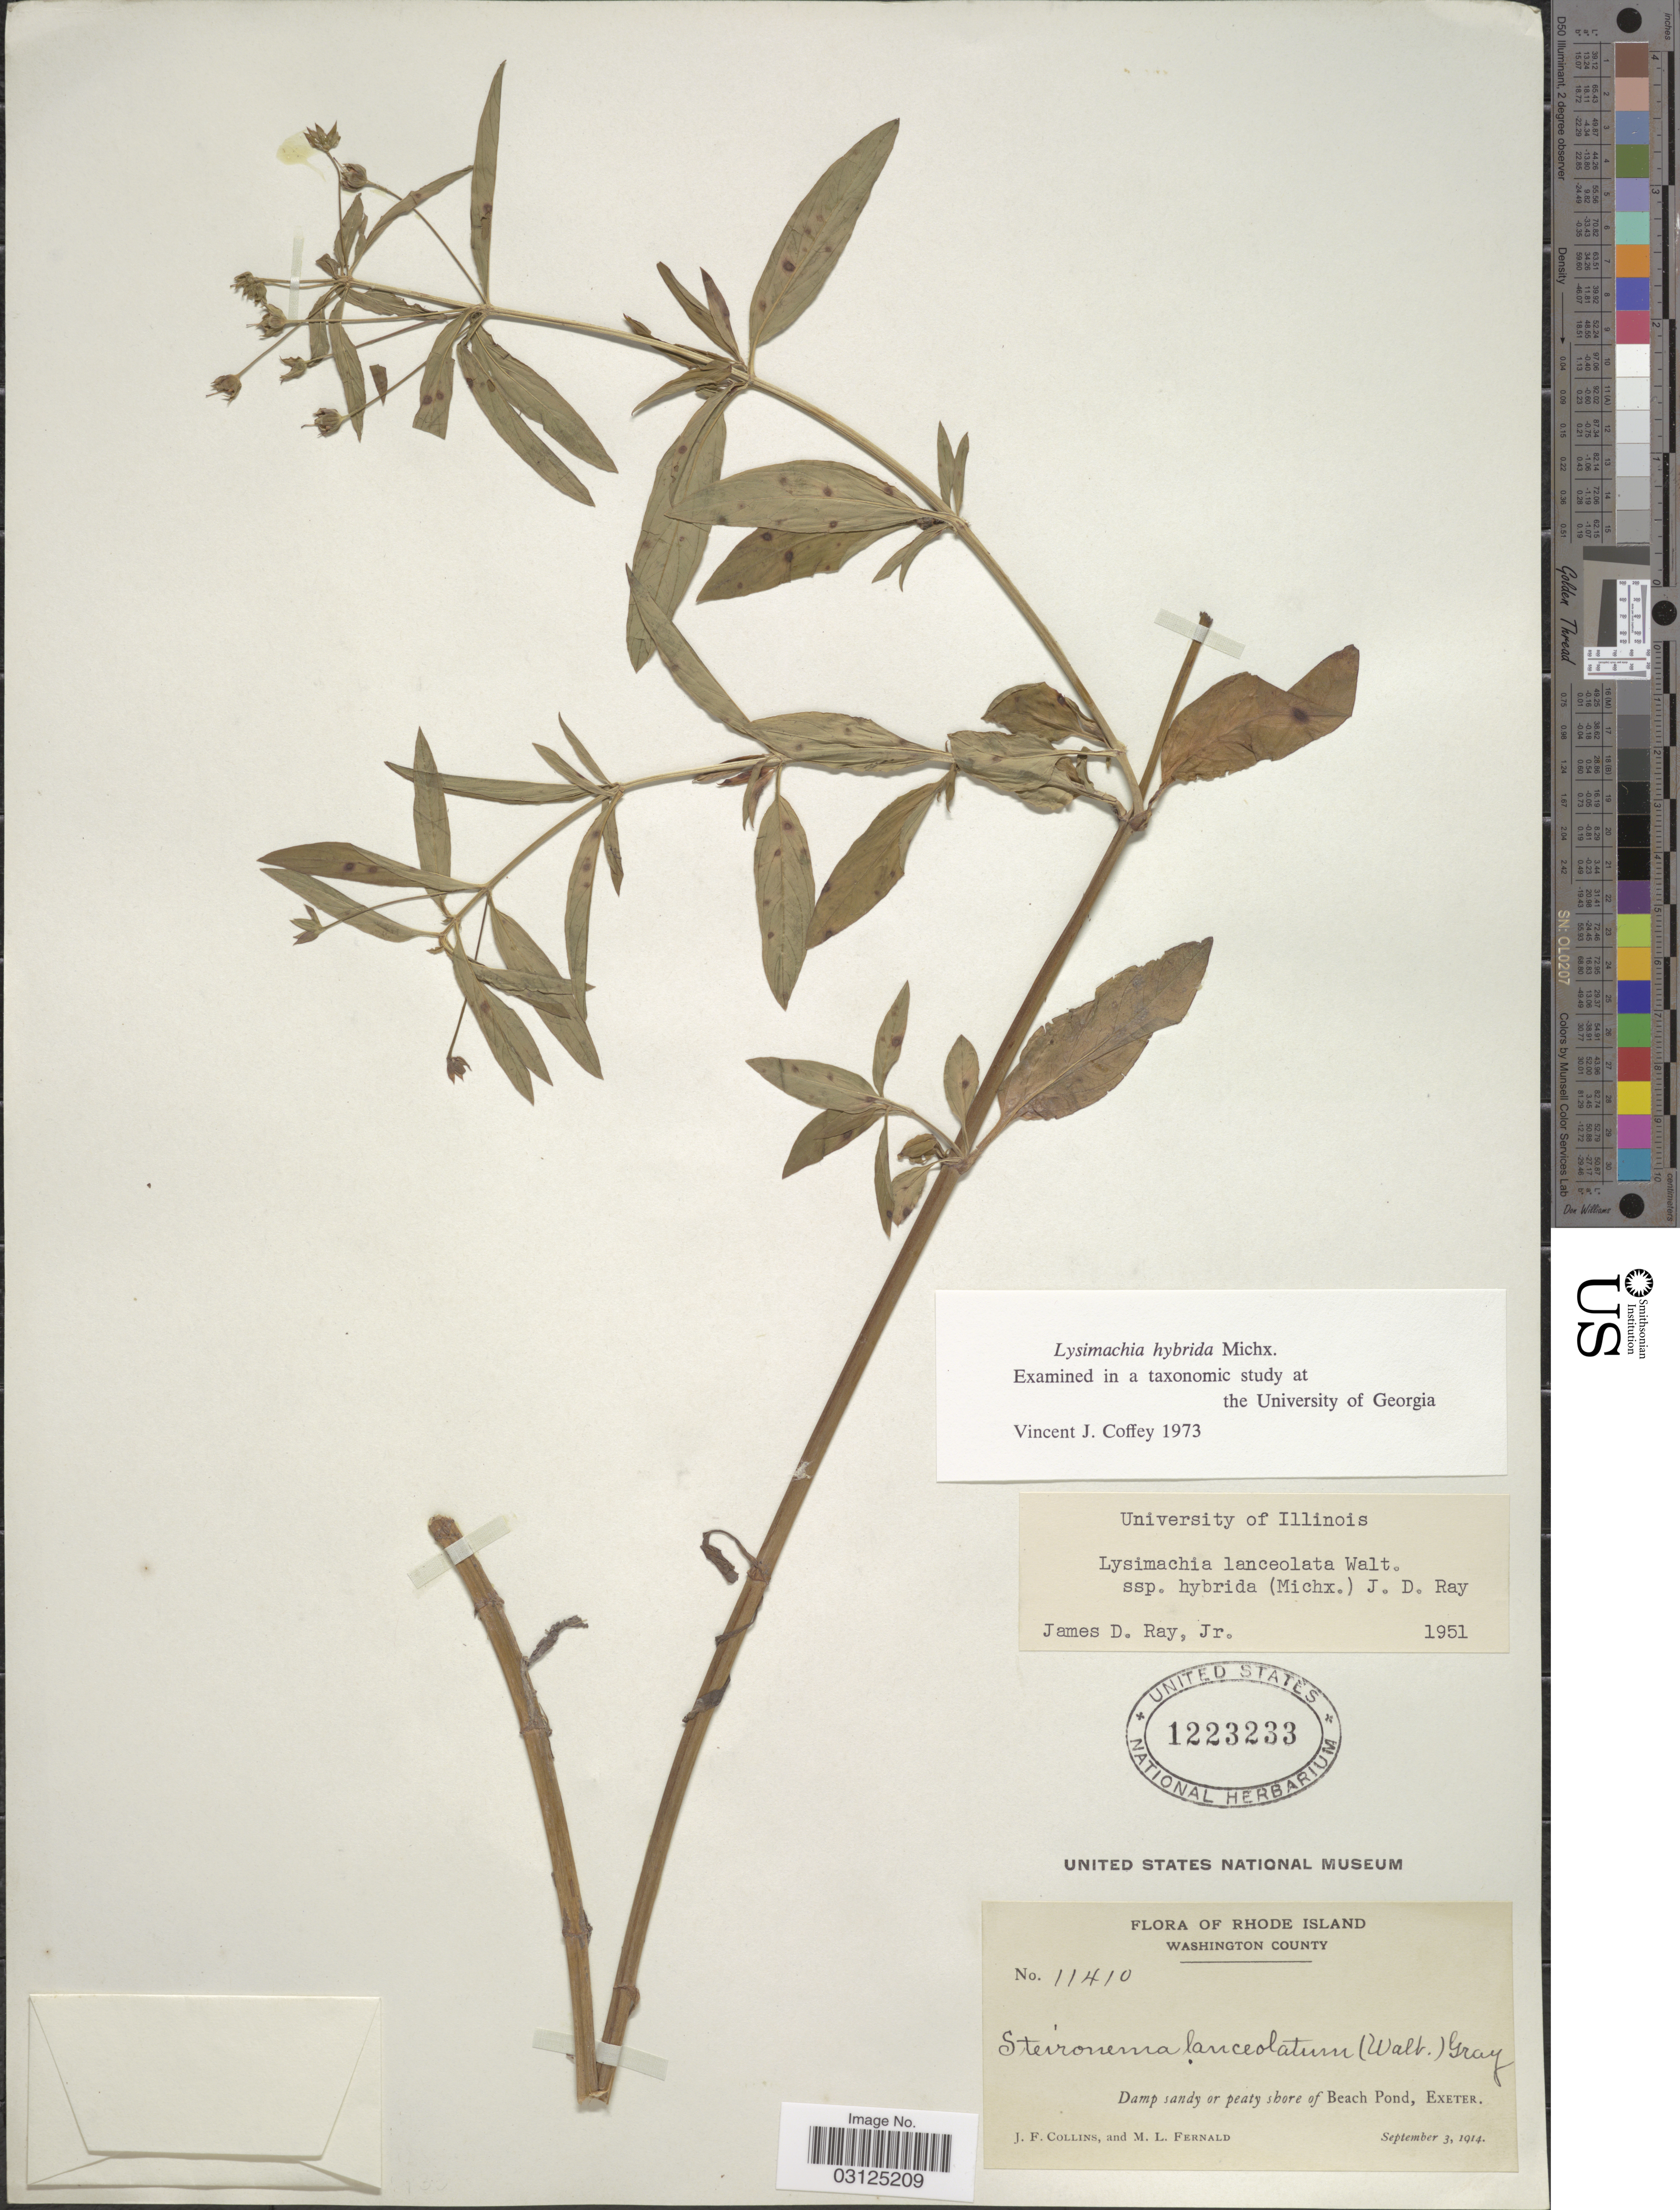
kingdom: Plantae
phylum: Tracheophyta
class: Magnoliopsida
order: Ericales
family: Primulaceae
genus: Lysimachia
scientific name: Lysimachia hybrida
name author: Michx.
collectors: J. Collins & M. L. Fernald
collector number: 11410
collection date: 1914-09-03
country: United States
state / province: Rhode Island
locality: Washington County. Damp sandy or peaty shore of Beach Pond, Exeter.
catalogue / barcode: US 1223233